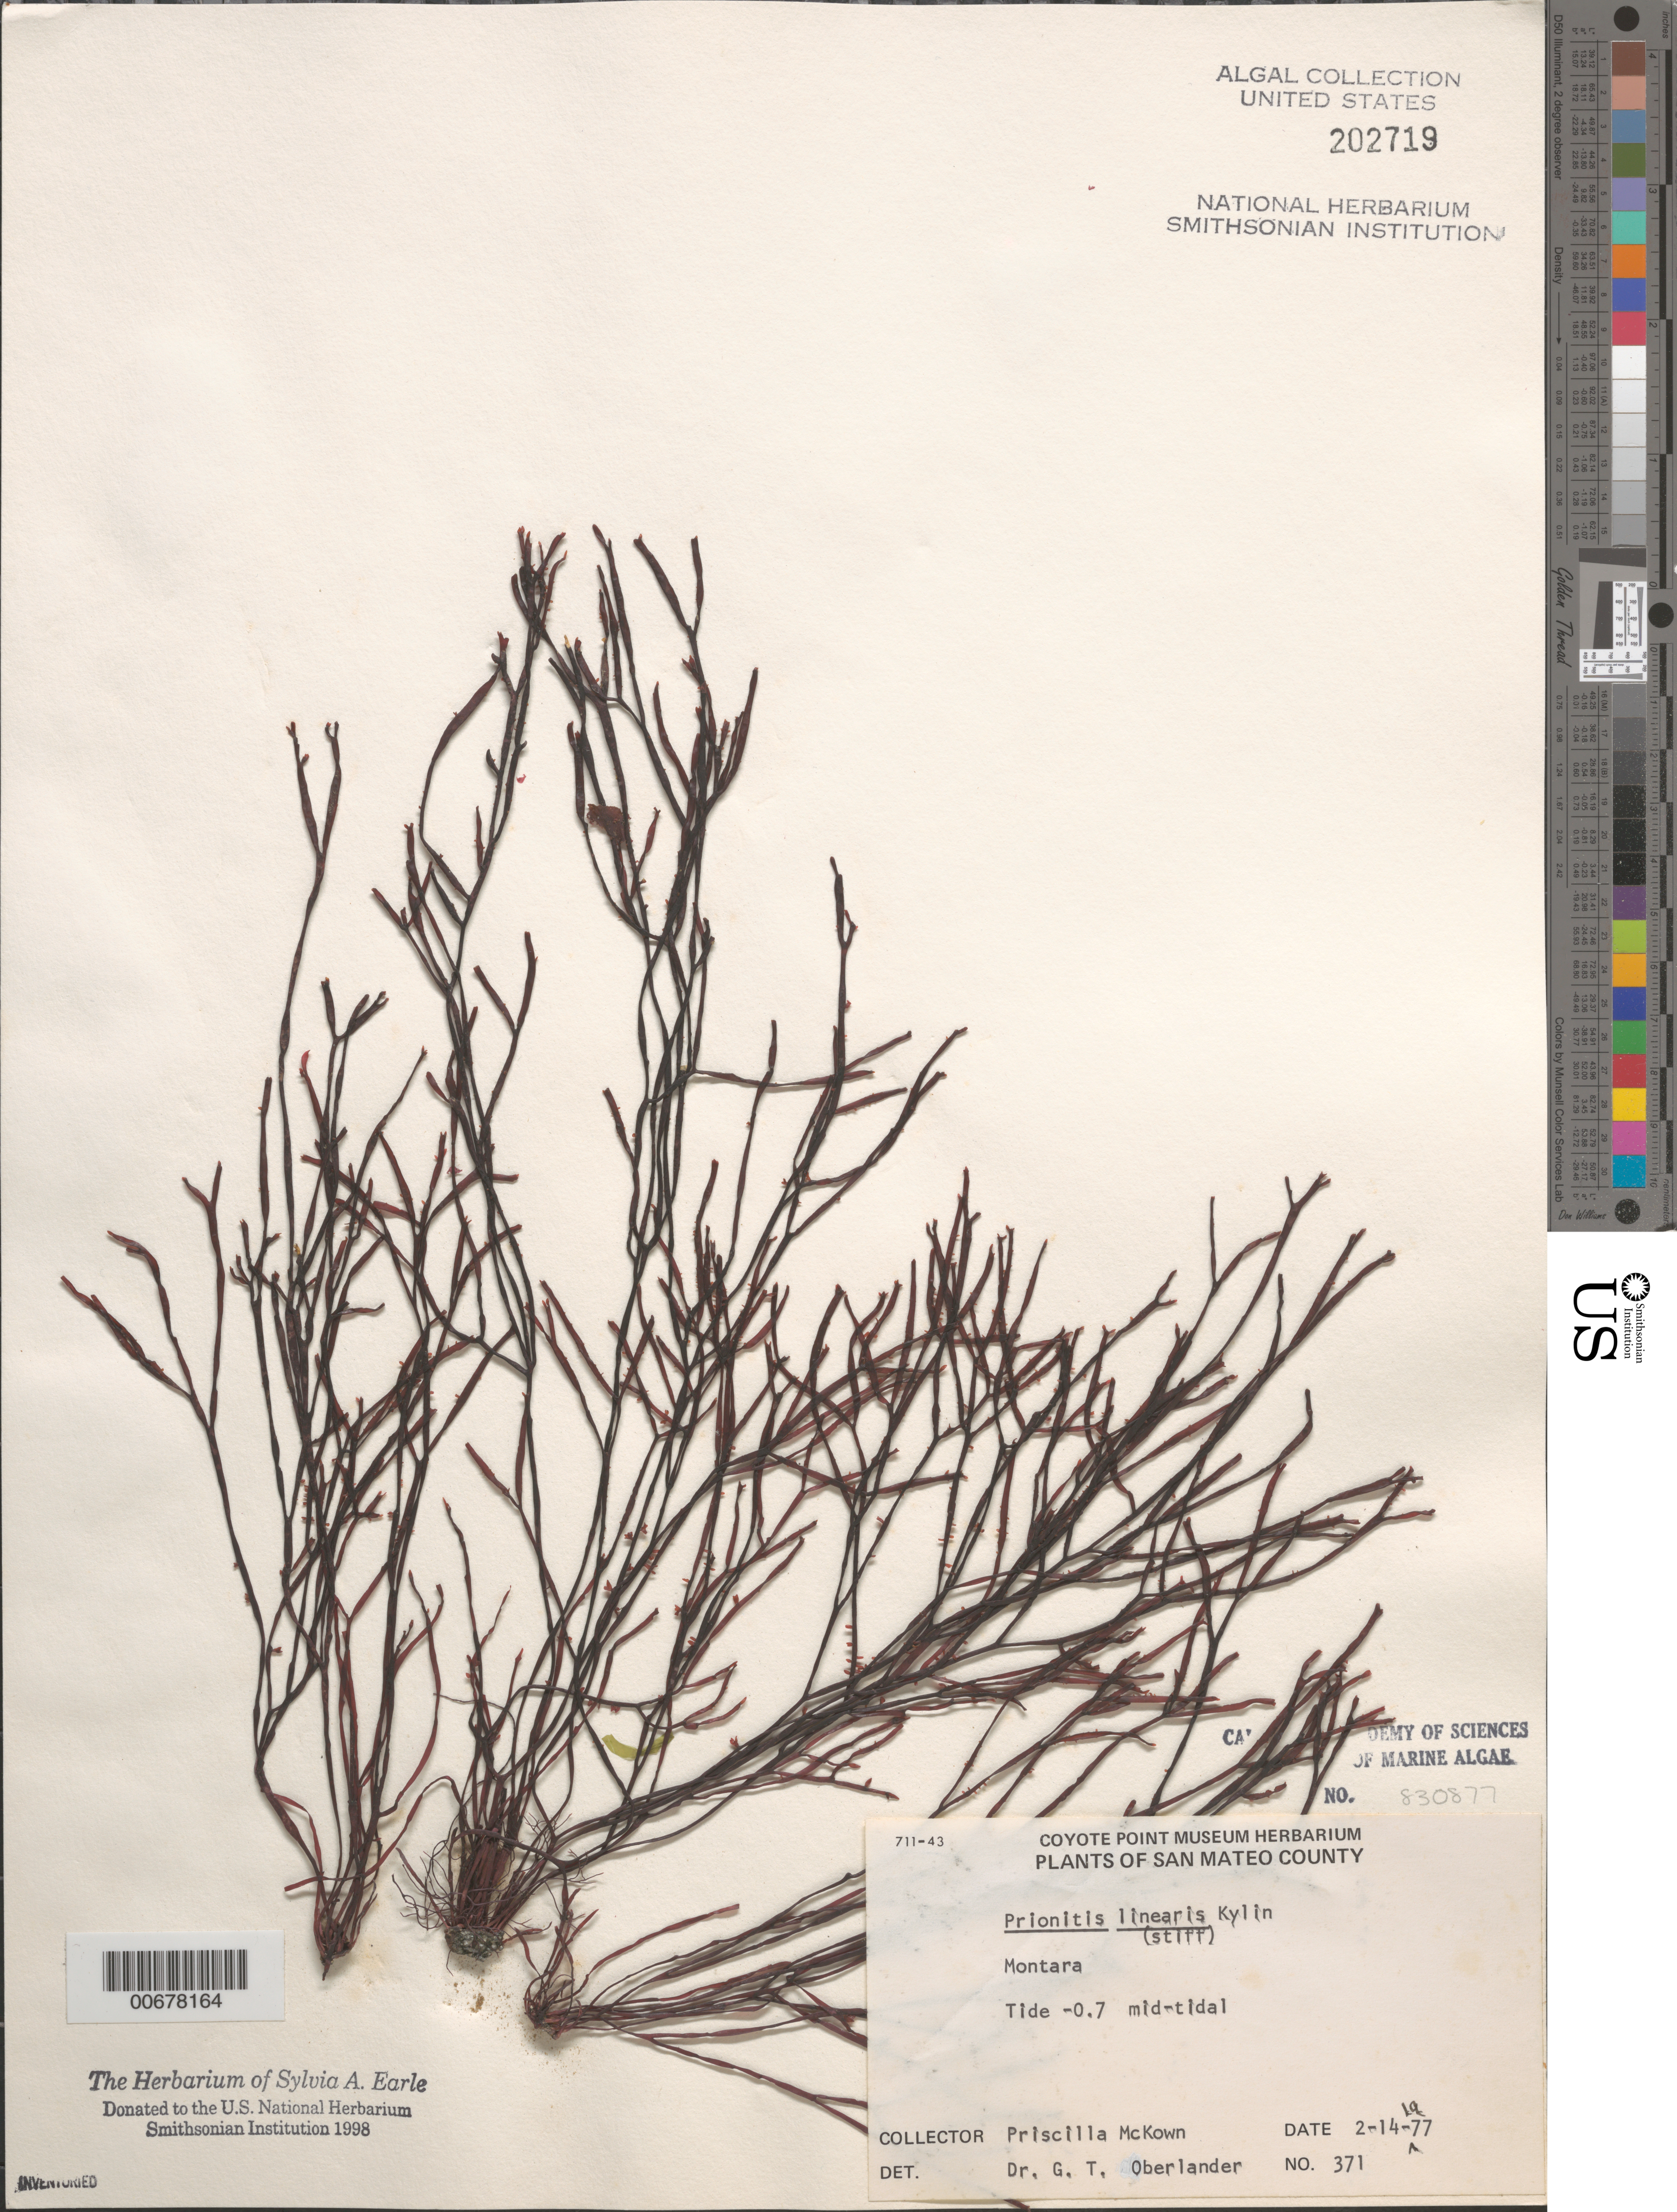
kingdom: Plantae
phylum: Rhodophyta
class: Florideophyceae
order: Cryptonemiales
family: Cryptonemiaceae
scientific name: Prionitis linearis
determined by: Oberlander, G. T.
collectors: P. McKown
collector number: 371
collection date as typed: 14 Feb 1977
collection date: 1977-02-14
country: United States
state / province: California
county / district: San Mateo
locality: Montara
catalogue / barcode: US 202719